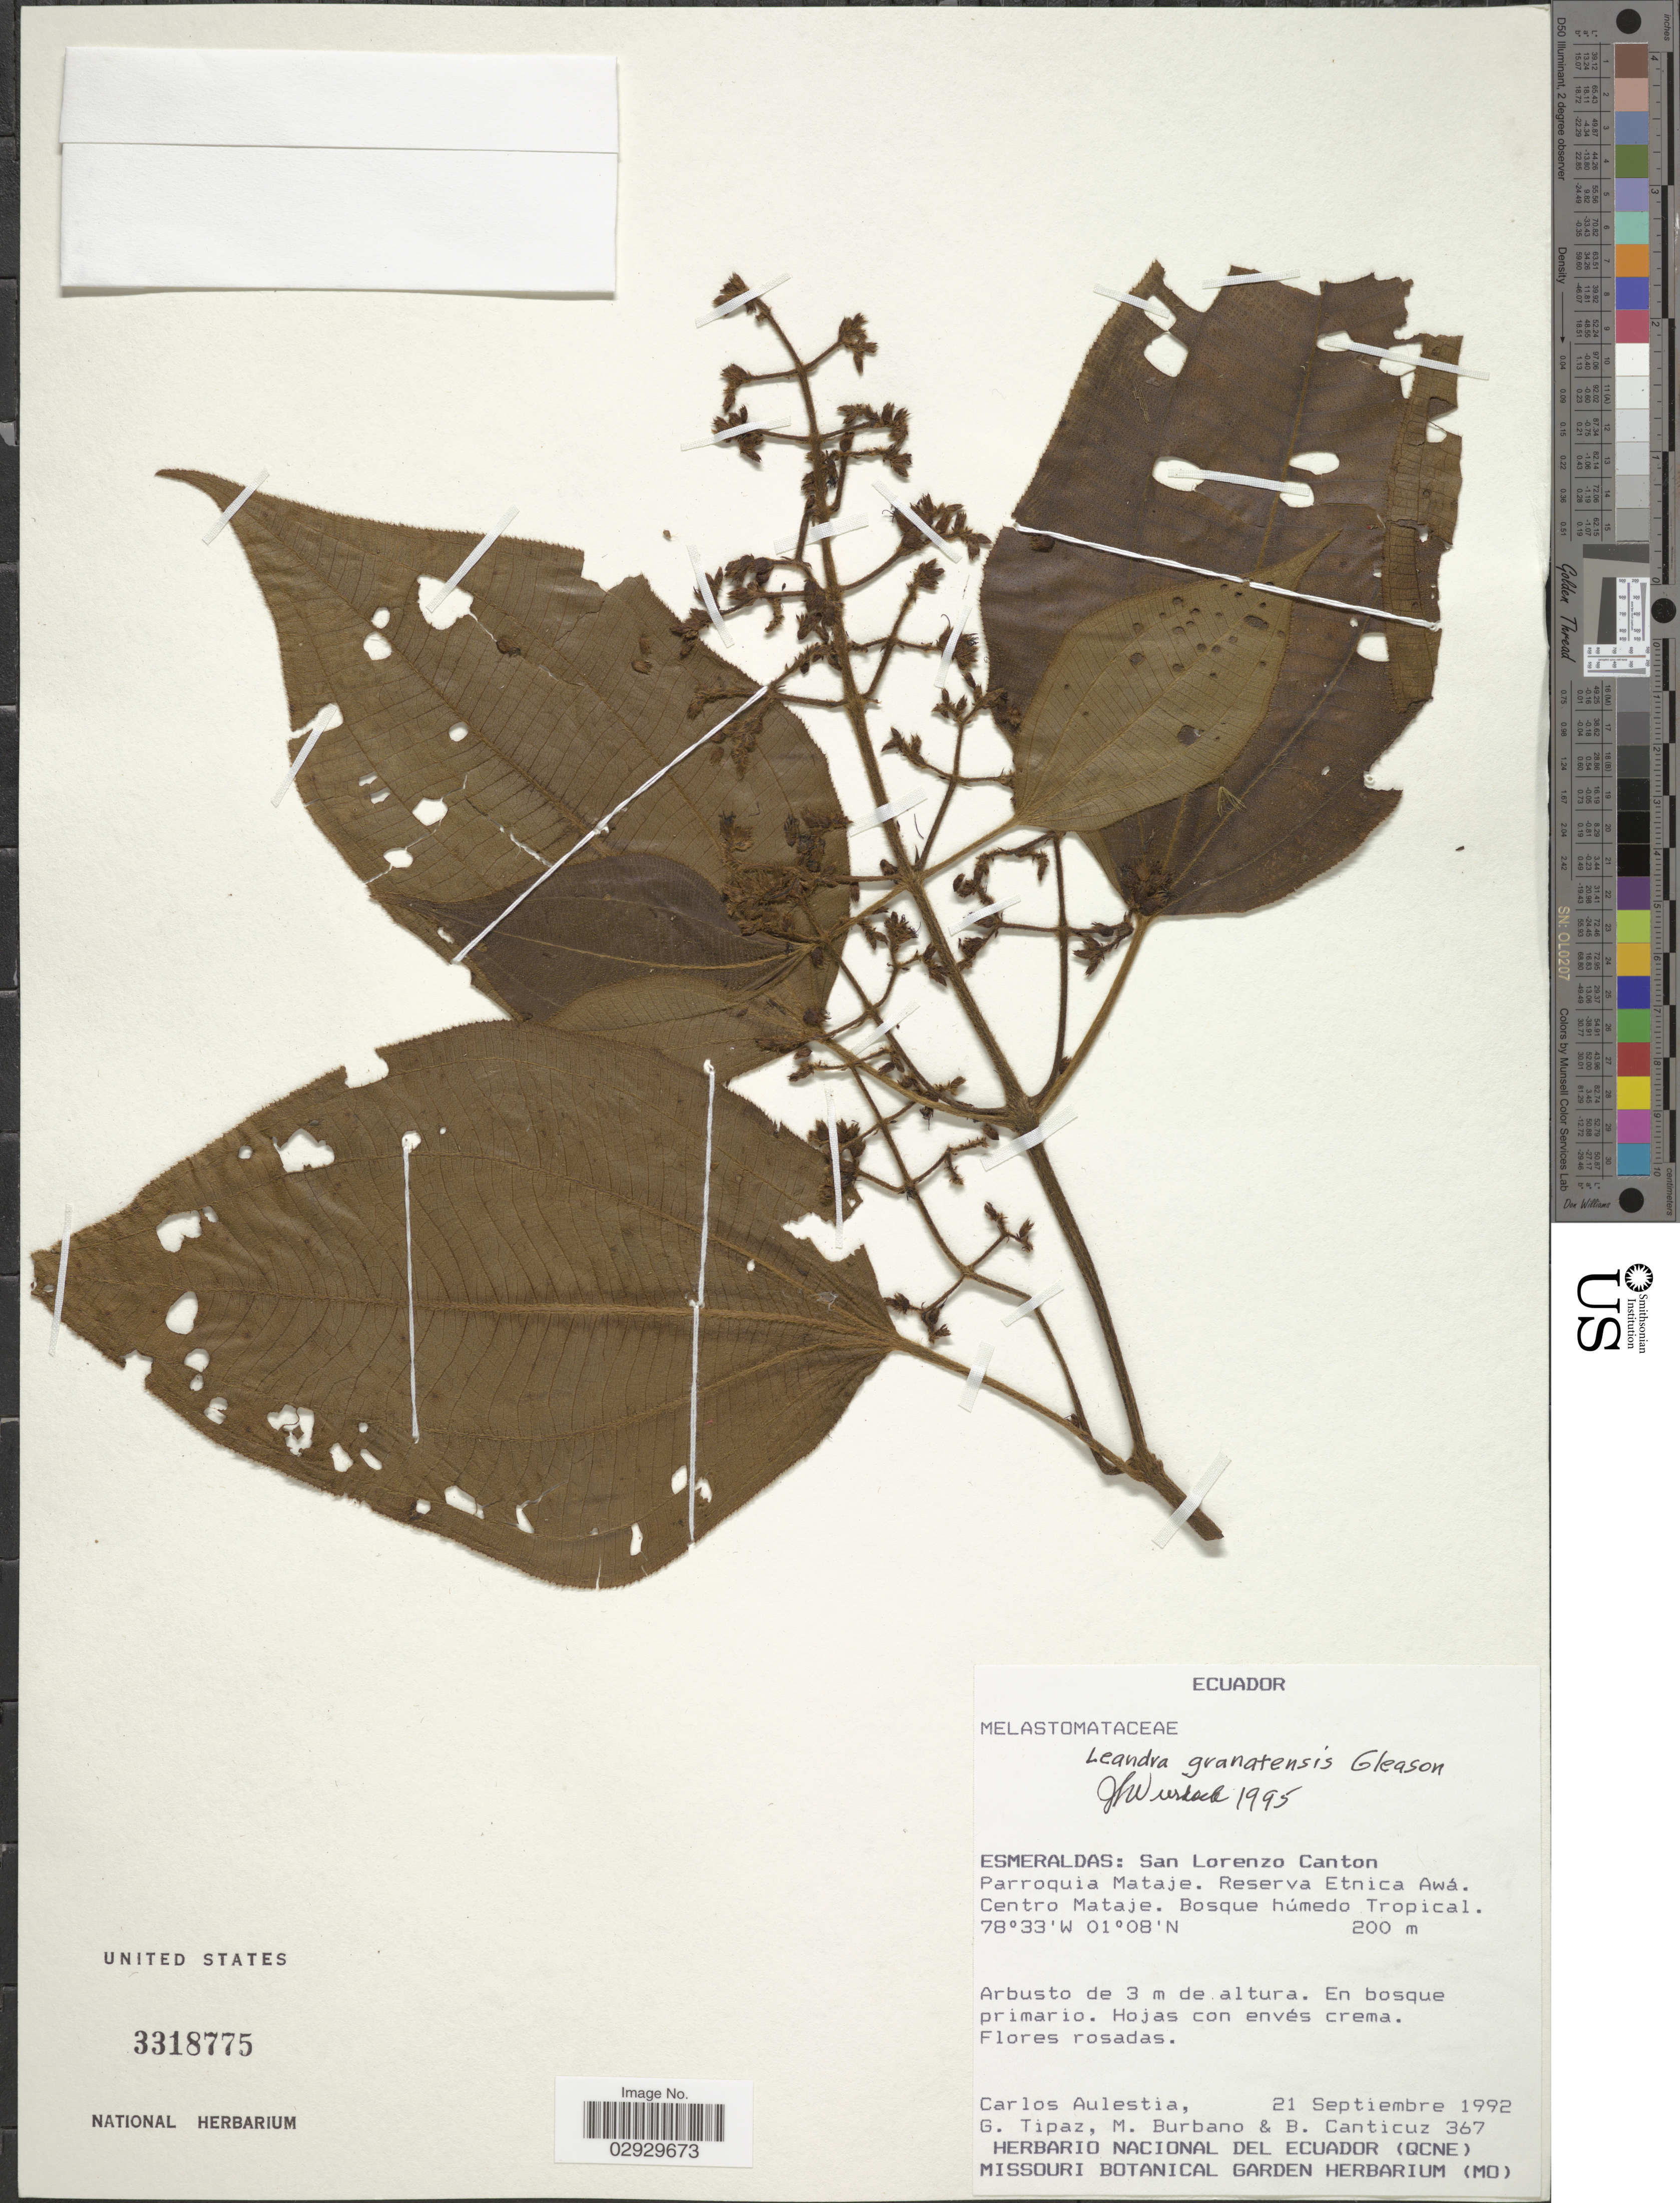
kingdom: Plantae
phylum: Tracheophyta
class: Magnoliopsida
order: Myrtales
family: Melastomataceae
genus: Leandra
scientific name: Leandra granatensis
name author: Gleason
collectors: C. Aulestia, G. Tipaz, M. Burbano & B. Canticuz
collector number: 367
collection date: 1992-09-21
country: Ecuador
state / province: Esmeraldas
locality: San Lorenzo Canton, Parroquia Mataje. Reserva Etnica Awá. Centro Mataje.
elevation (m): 200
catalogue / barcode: US 3318775